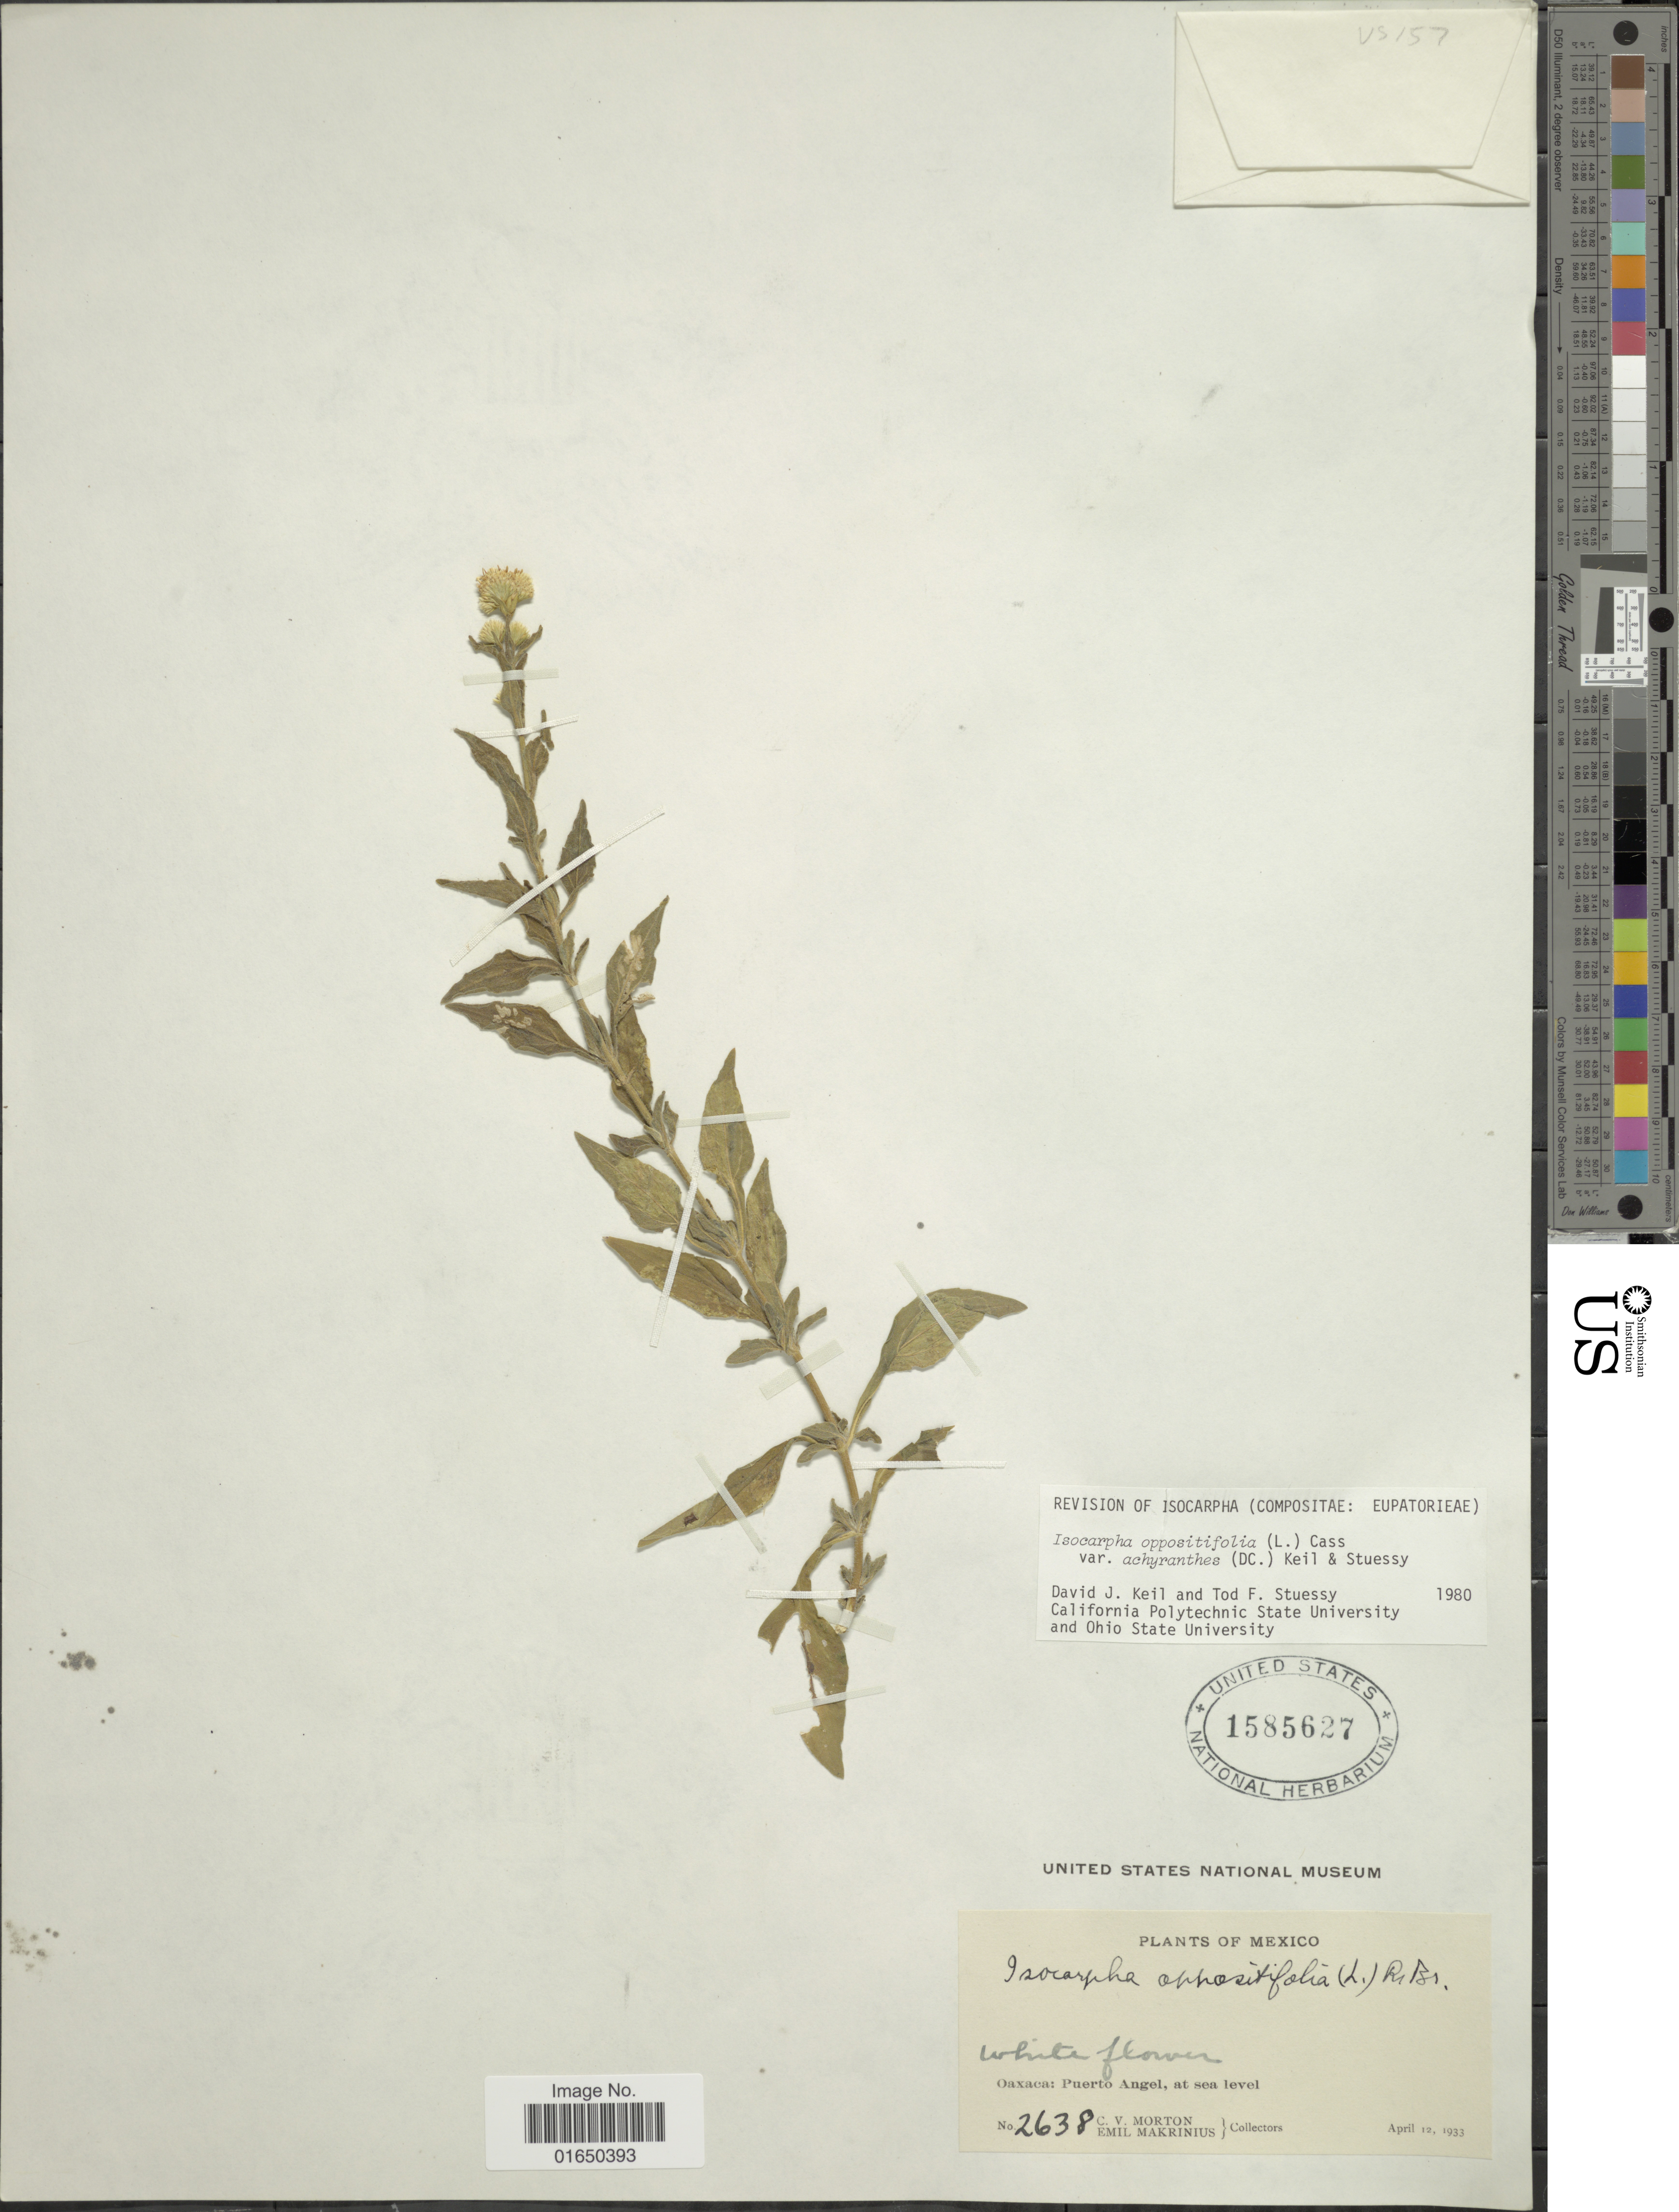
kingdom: Plantae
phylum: Tracheophyta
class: Magnoliopsida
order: Asterales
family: Asteraceae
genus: Isocarpha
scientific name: Isocarpha oppositifolia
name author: (L.) Cass.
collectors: C. V. Morton & E. Makrinius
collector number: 2638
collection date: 1933-04-12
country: Mexico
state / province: Oaxaca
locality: Puerto Angel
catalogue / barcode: US 1585627